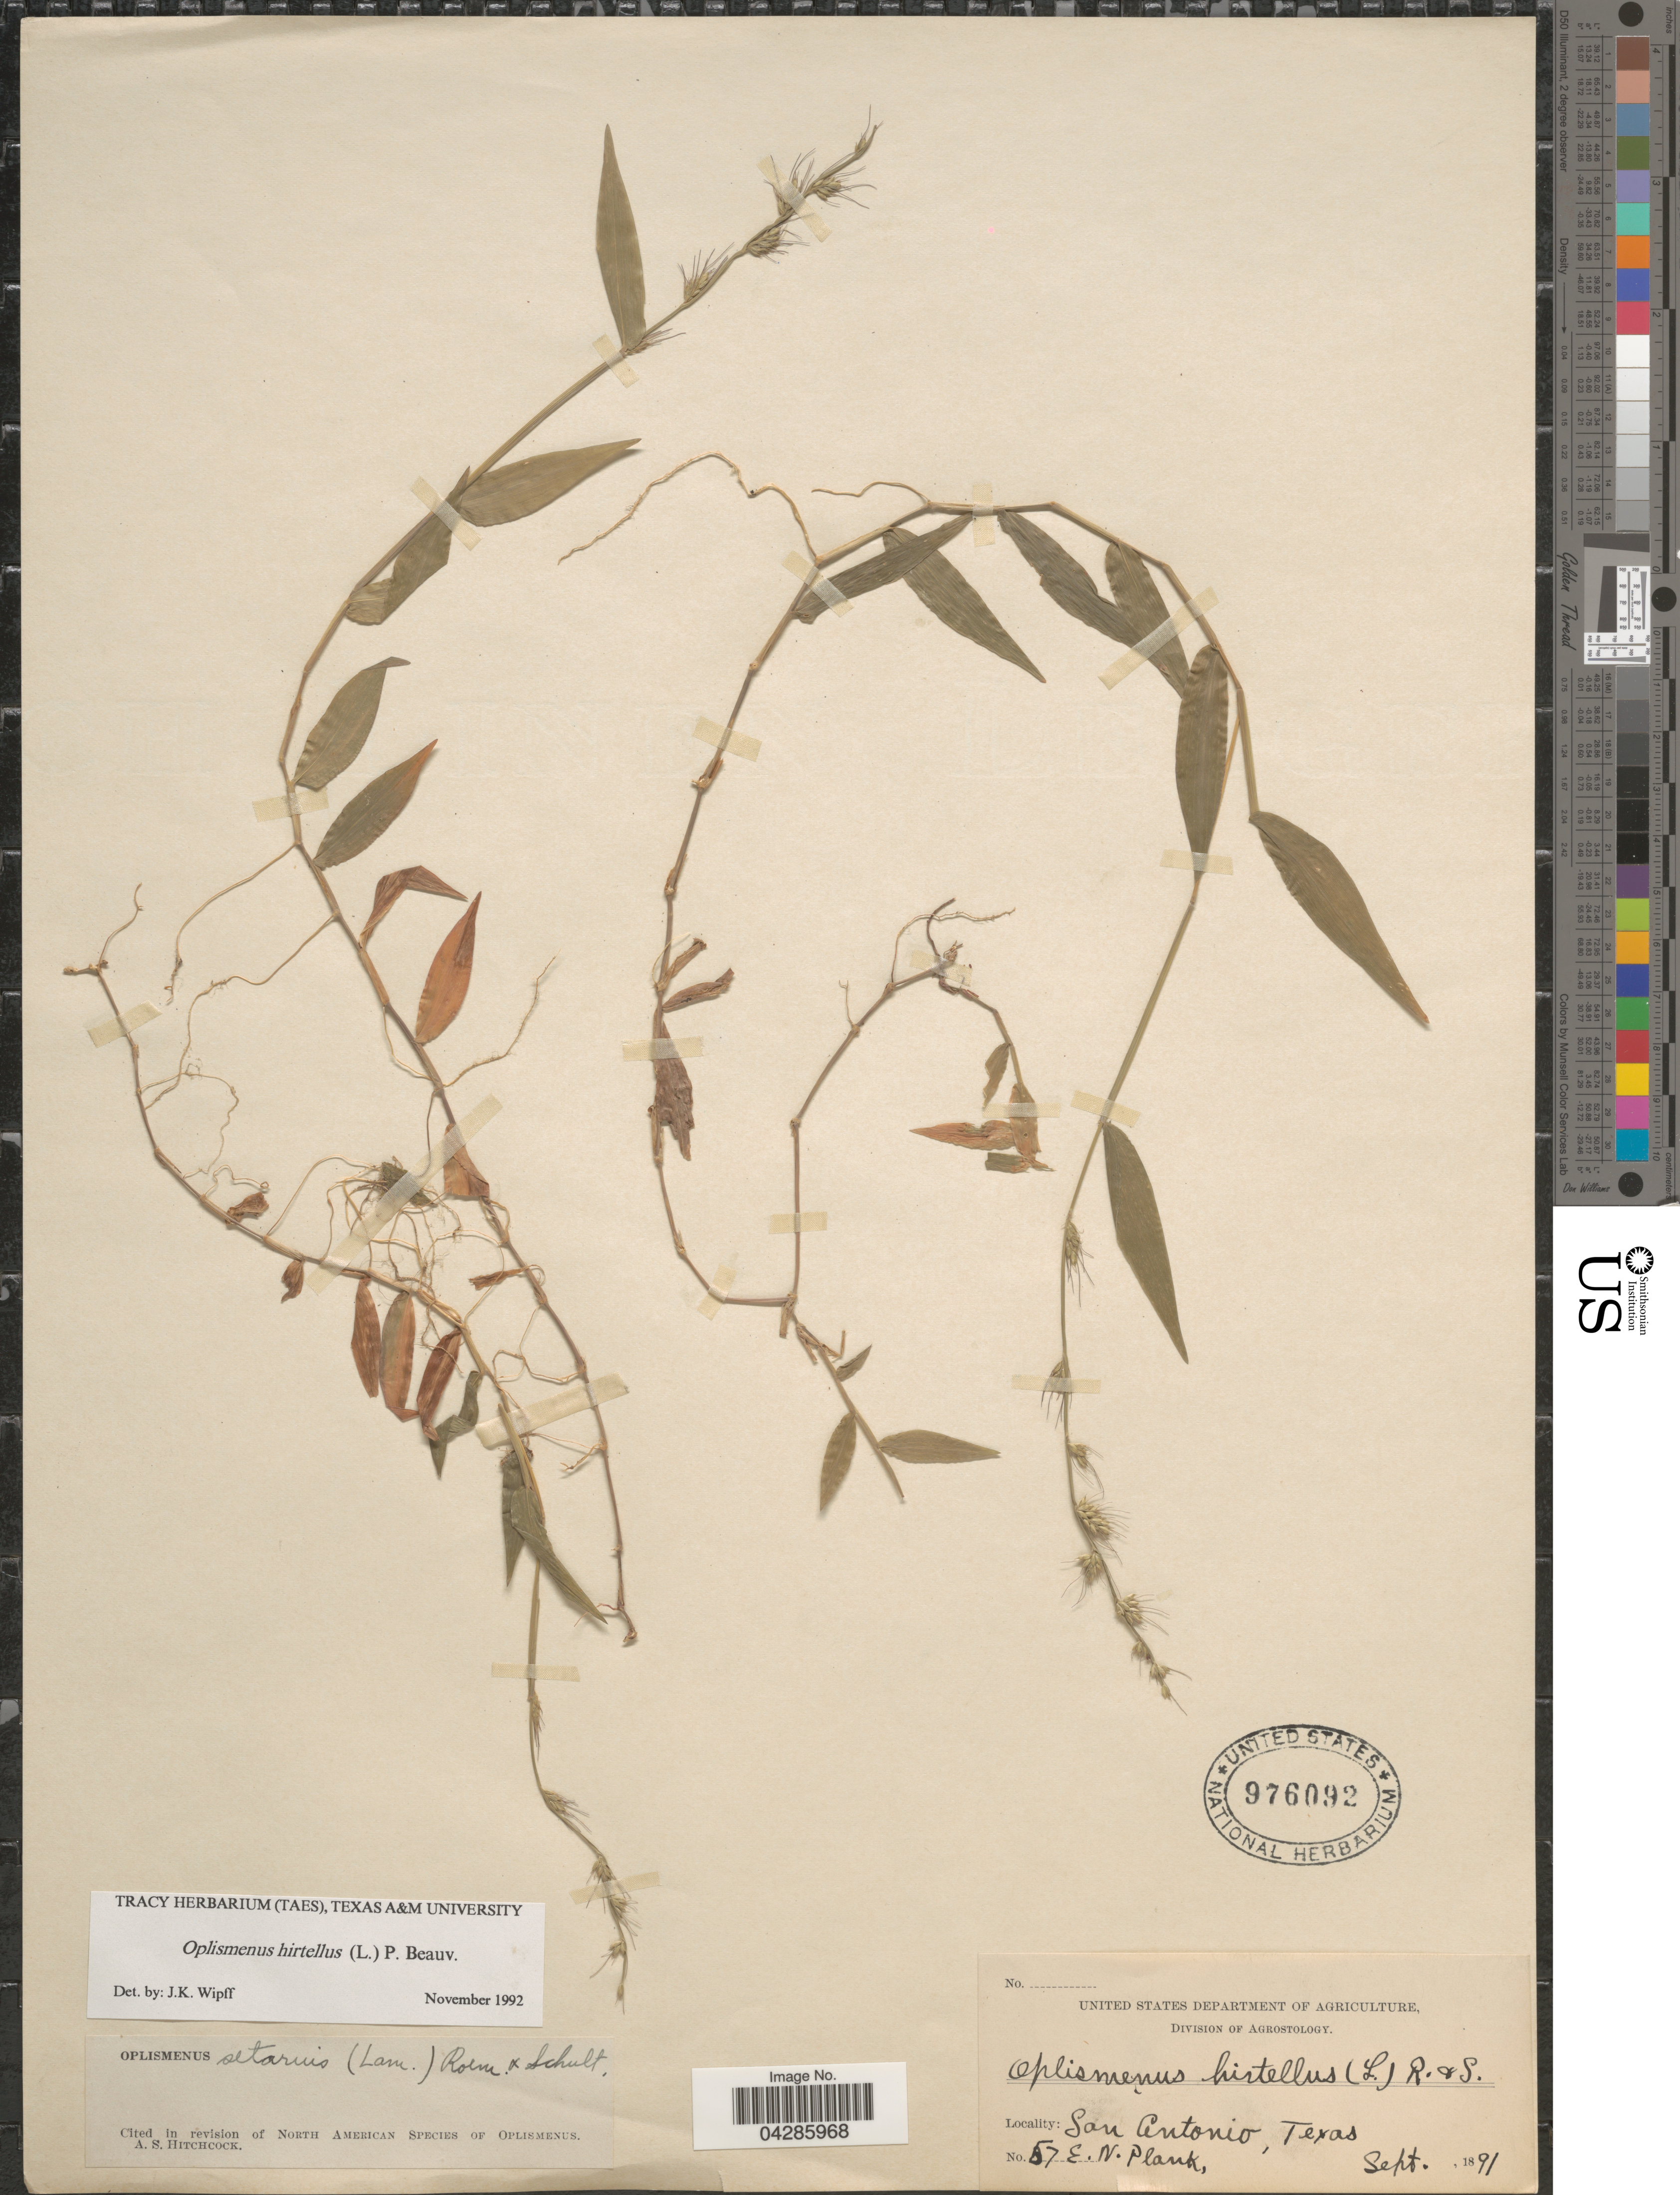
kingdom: Plantae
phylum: Tracheophyta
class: Liliopsida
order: Poales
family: Poaceae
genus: Oplismenus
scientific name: Oplismenus hirtellus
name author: (L.) P. Beauv.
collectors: E. Plank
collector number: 57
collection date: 1891-09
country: United States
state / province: Texas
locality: San Antonio.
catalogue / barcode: US 976092